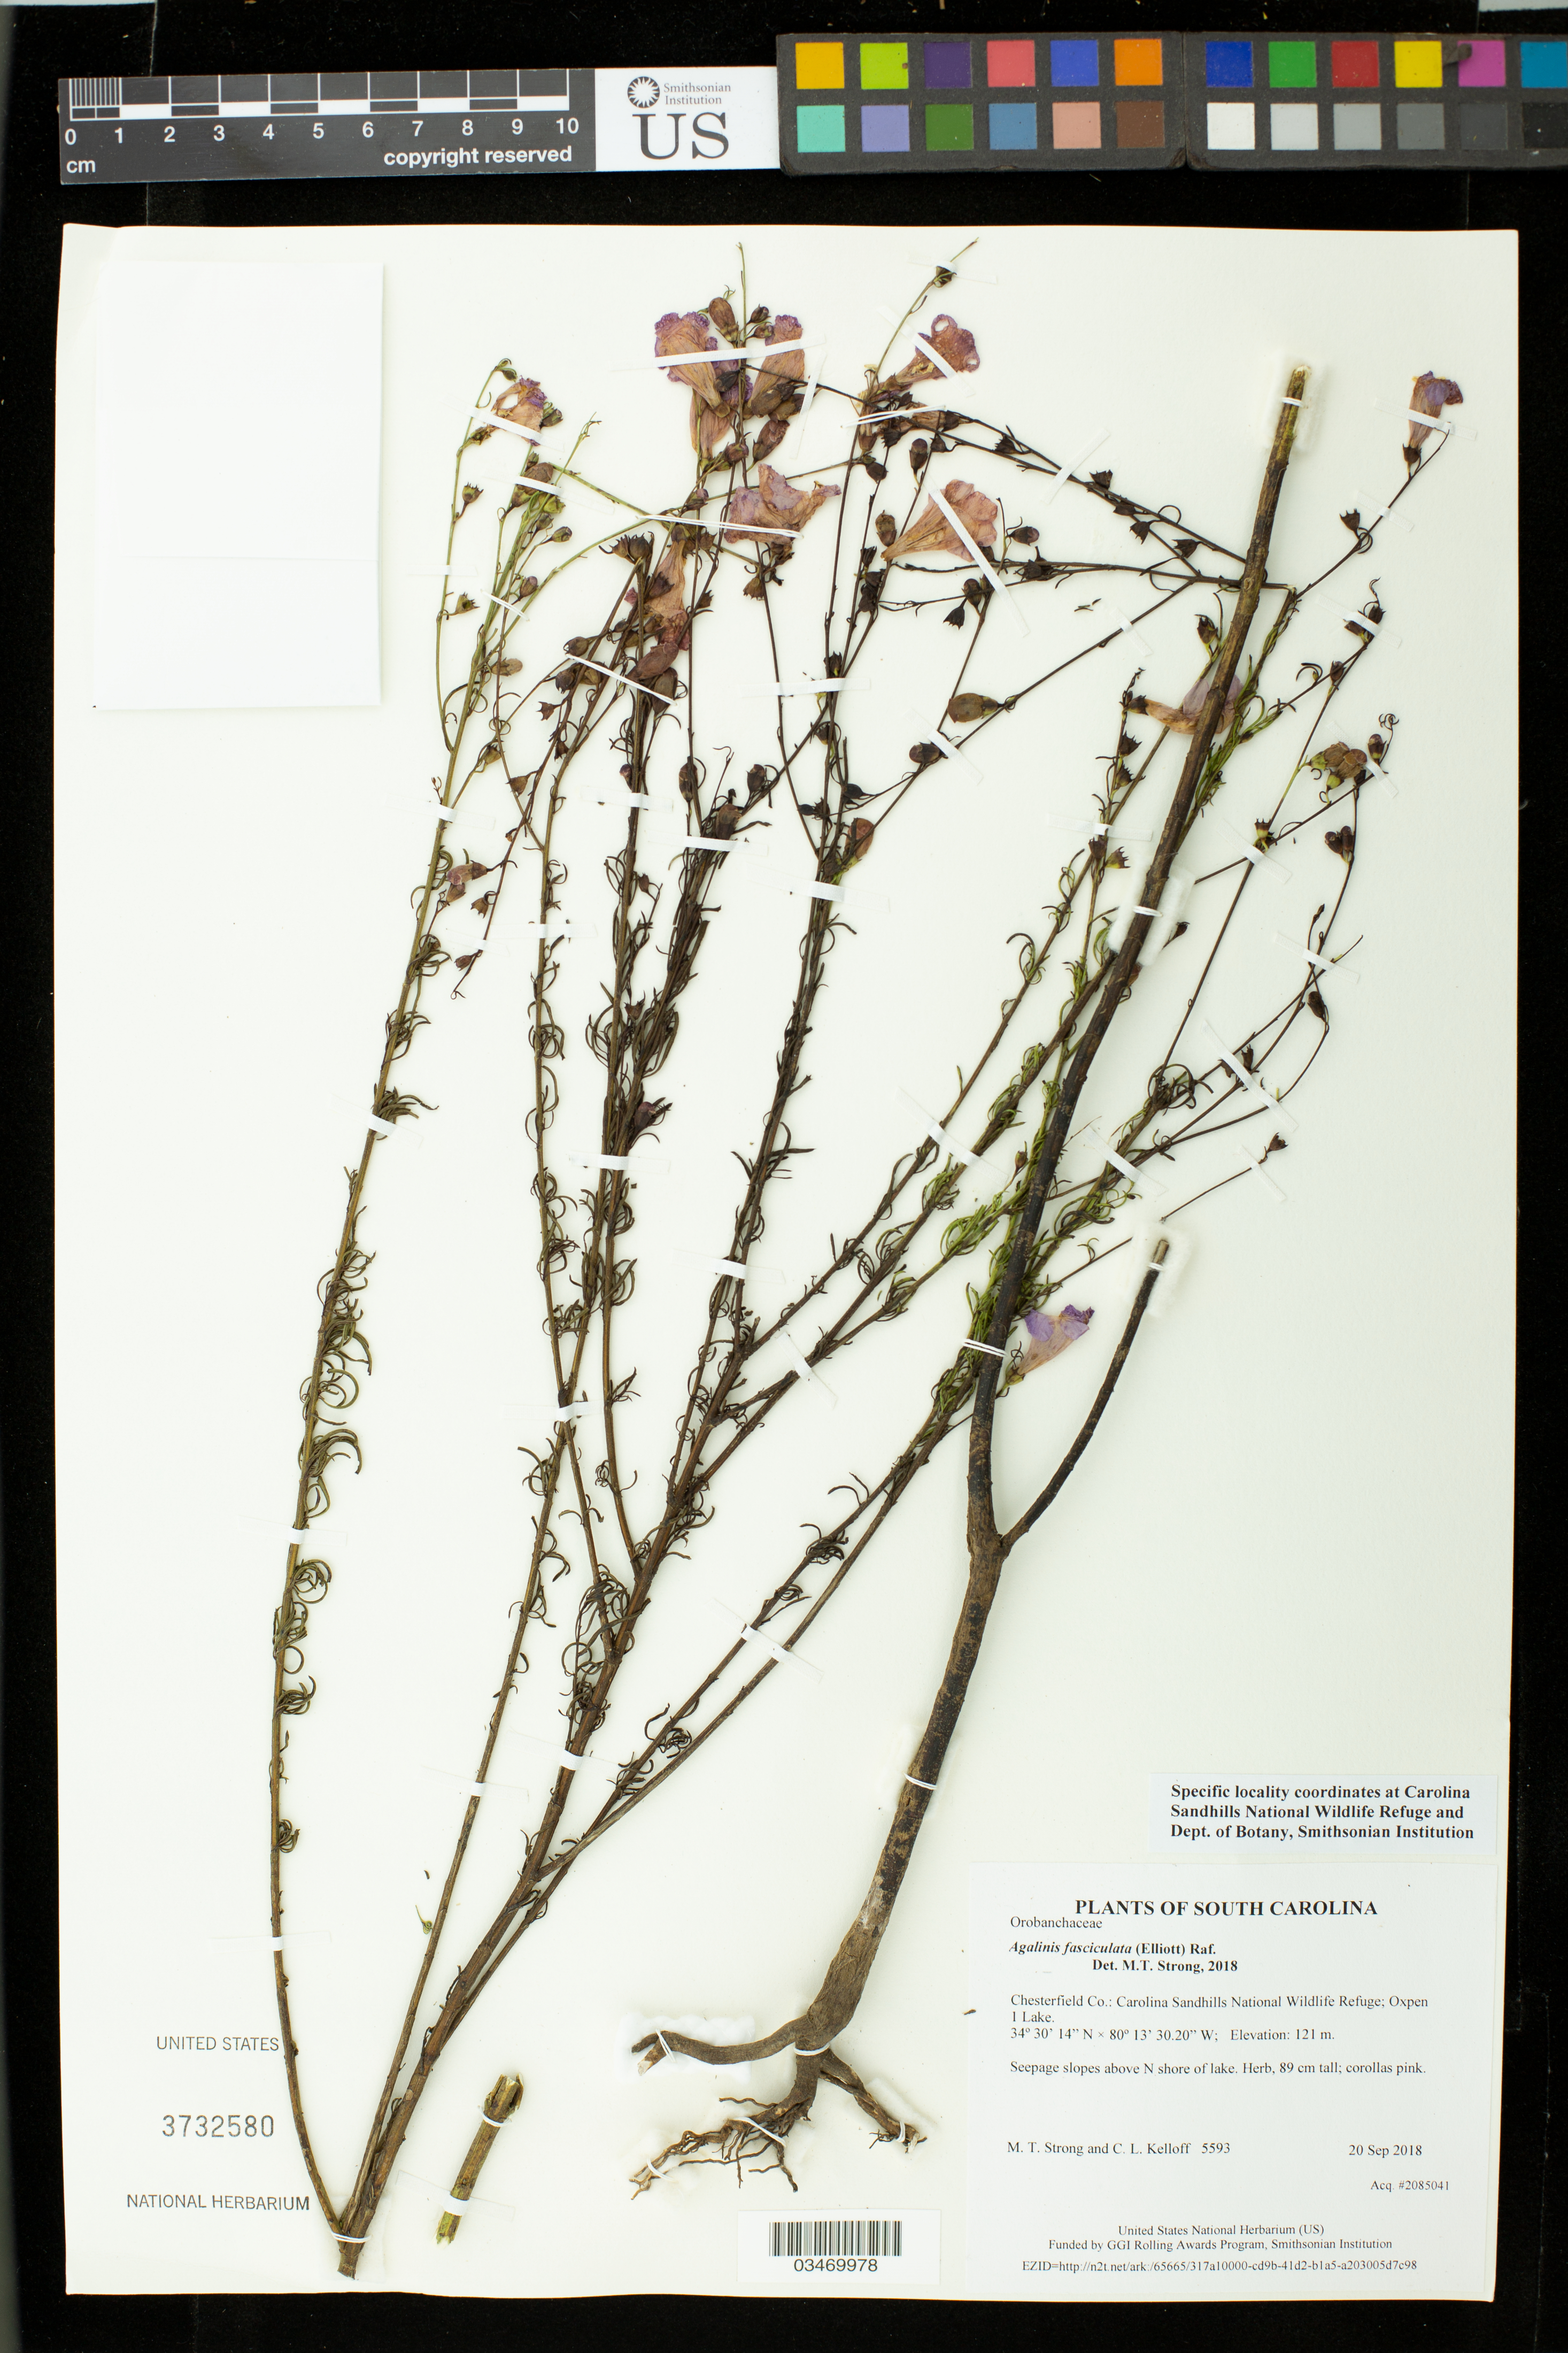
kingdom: Plantae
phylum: Tracheophyta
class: Magnoliopsida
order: Lamiales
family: Orobanchaceae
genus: Agalinis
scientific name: Agalinis fasciculata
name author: (Elliott) Raf.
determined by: Strong, M. T., (US), Smithsonian Institution - National Museum of Natural History (UNITED STATES)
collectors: M. T. Strong & C. L. Kelloff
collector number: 5593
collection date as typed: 20 Sep 2018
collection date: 2018-09-20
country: United States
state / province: South Carolina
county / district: Chesterfield Co.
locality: Carolina Sandhills National Wildlife Refuge; Oxpen 1 seepage slopes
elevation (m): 121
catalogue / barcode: US 3732580